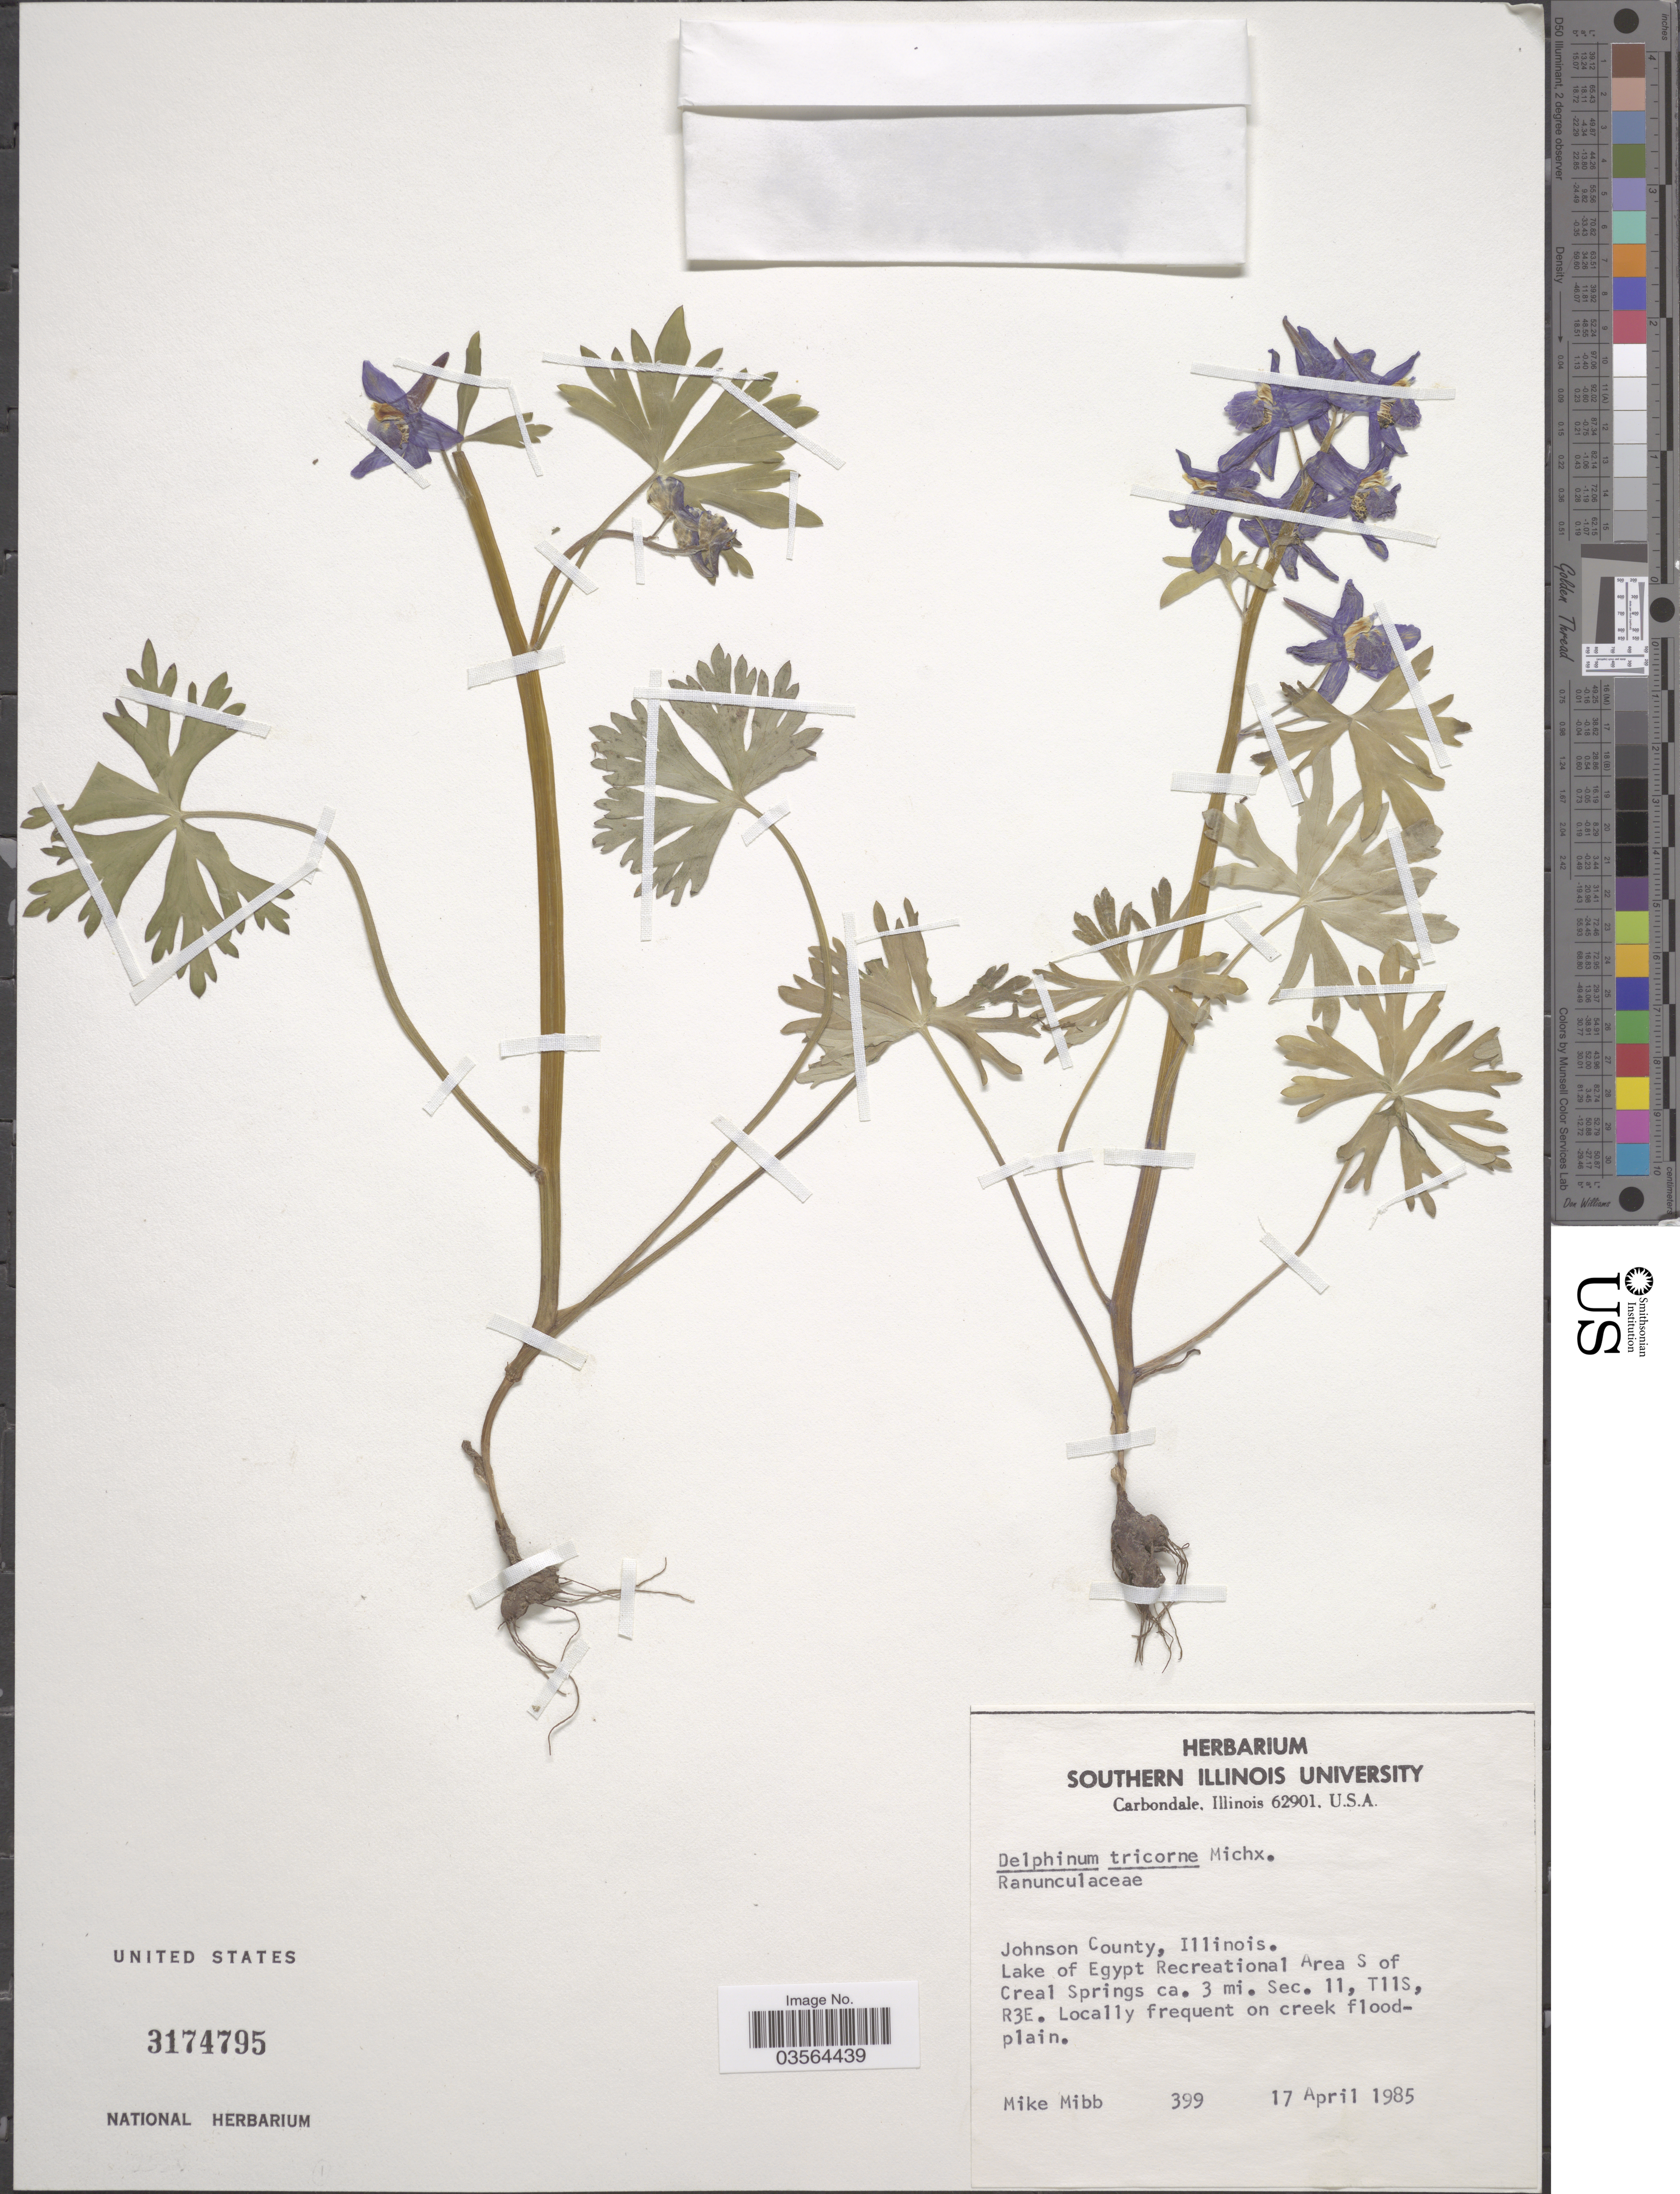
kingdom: Plantae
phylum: Tracheophyta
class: Magnoliopsida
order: Ranunculales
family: Ranunculaceae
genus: Delphinium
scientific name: Delphinium tricorne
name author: Michx.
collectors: M. Mibb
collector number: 399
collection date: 1985-04-17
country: United States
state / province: Illinois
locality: Johnson County. Lake of Egypt Recreational Area S of Creal Springs ca. 3 mi. Sec. 11, T11S, R3E.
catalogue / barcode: US 3174795